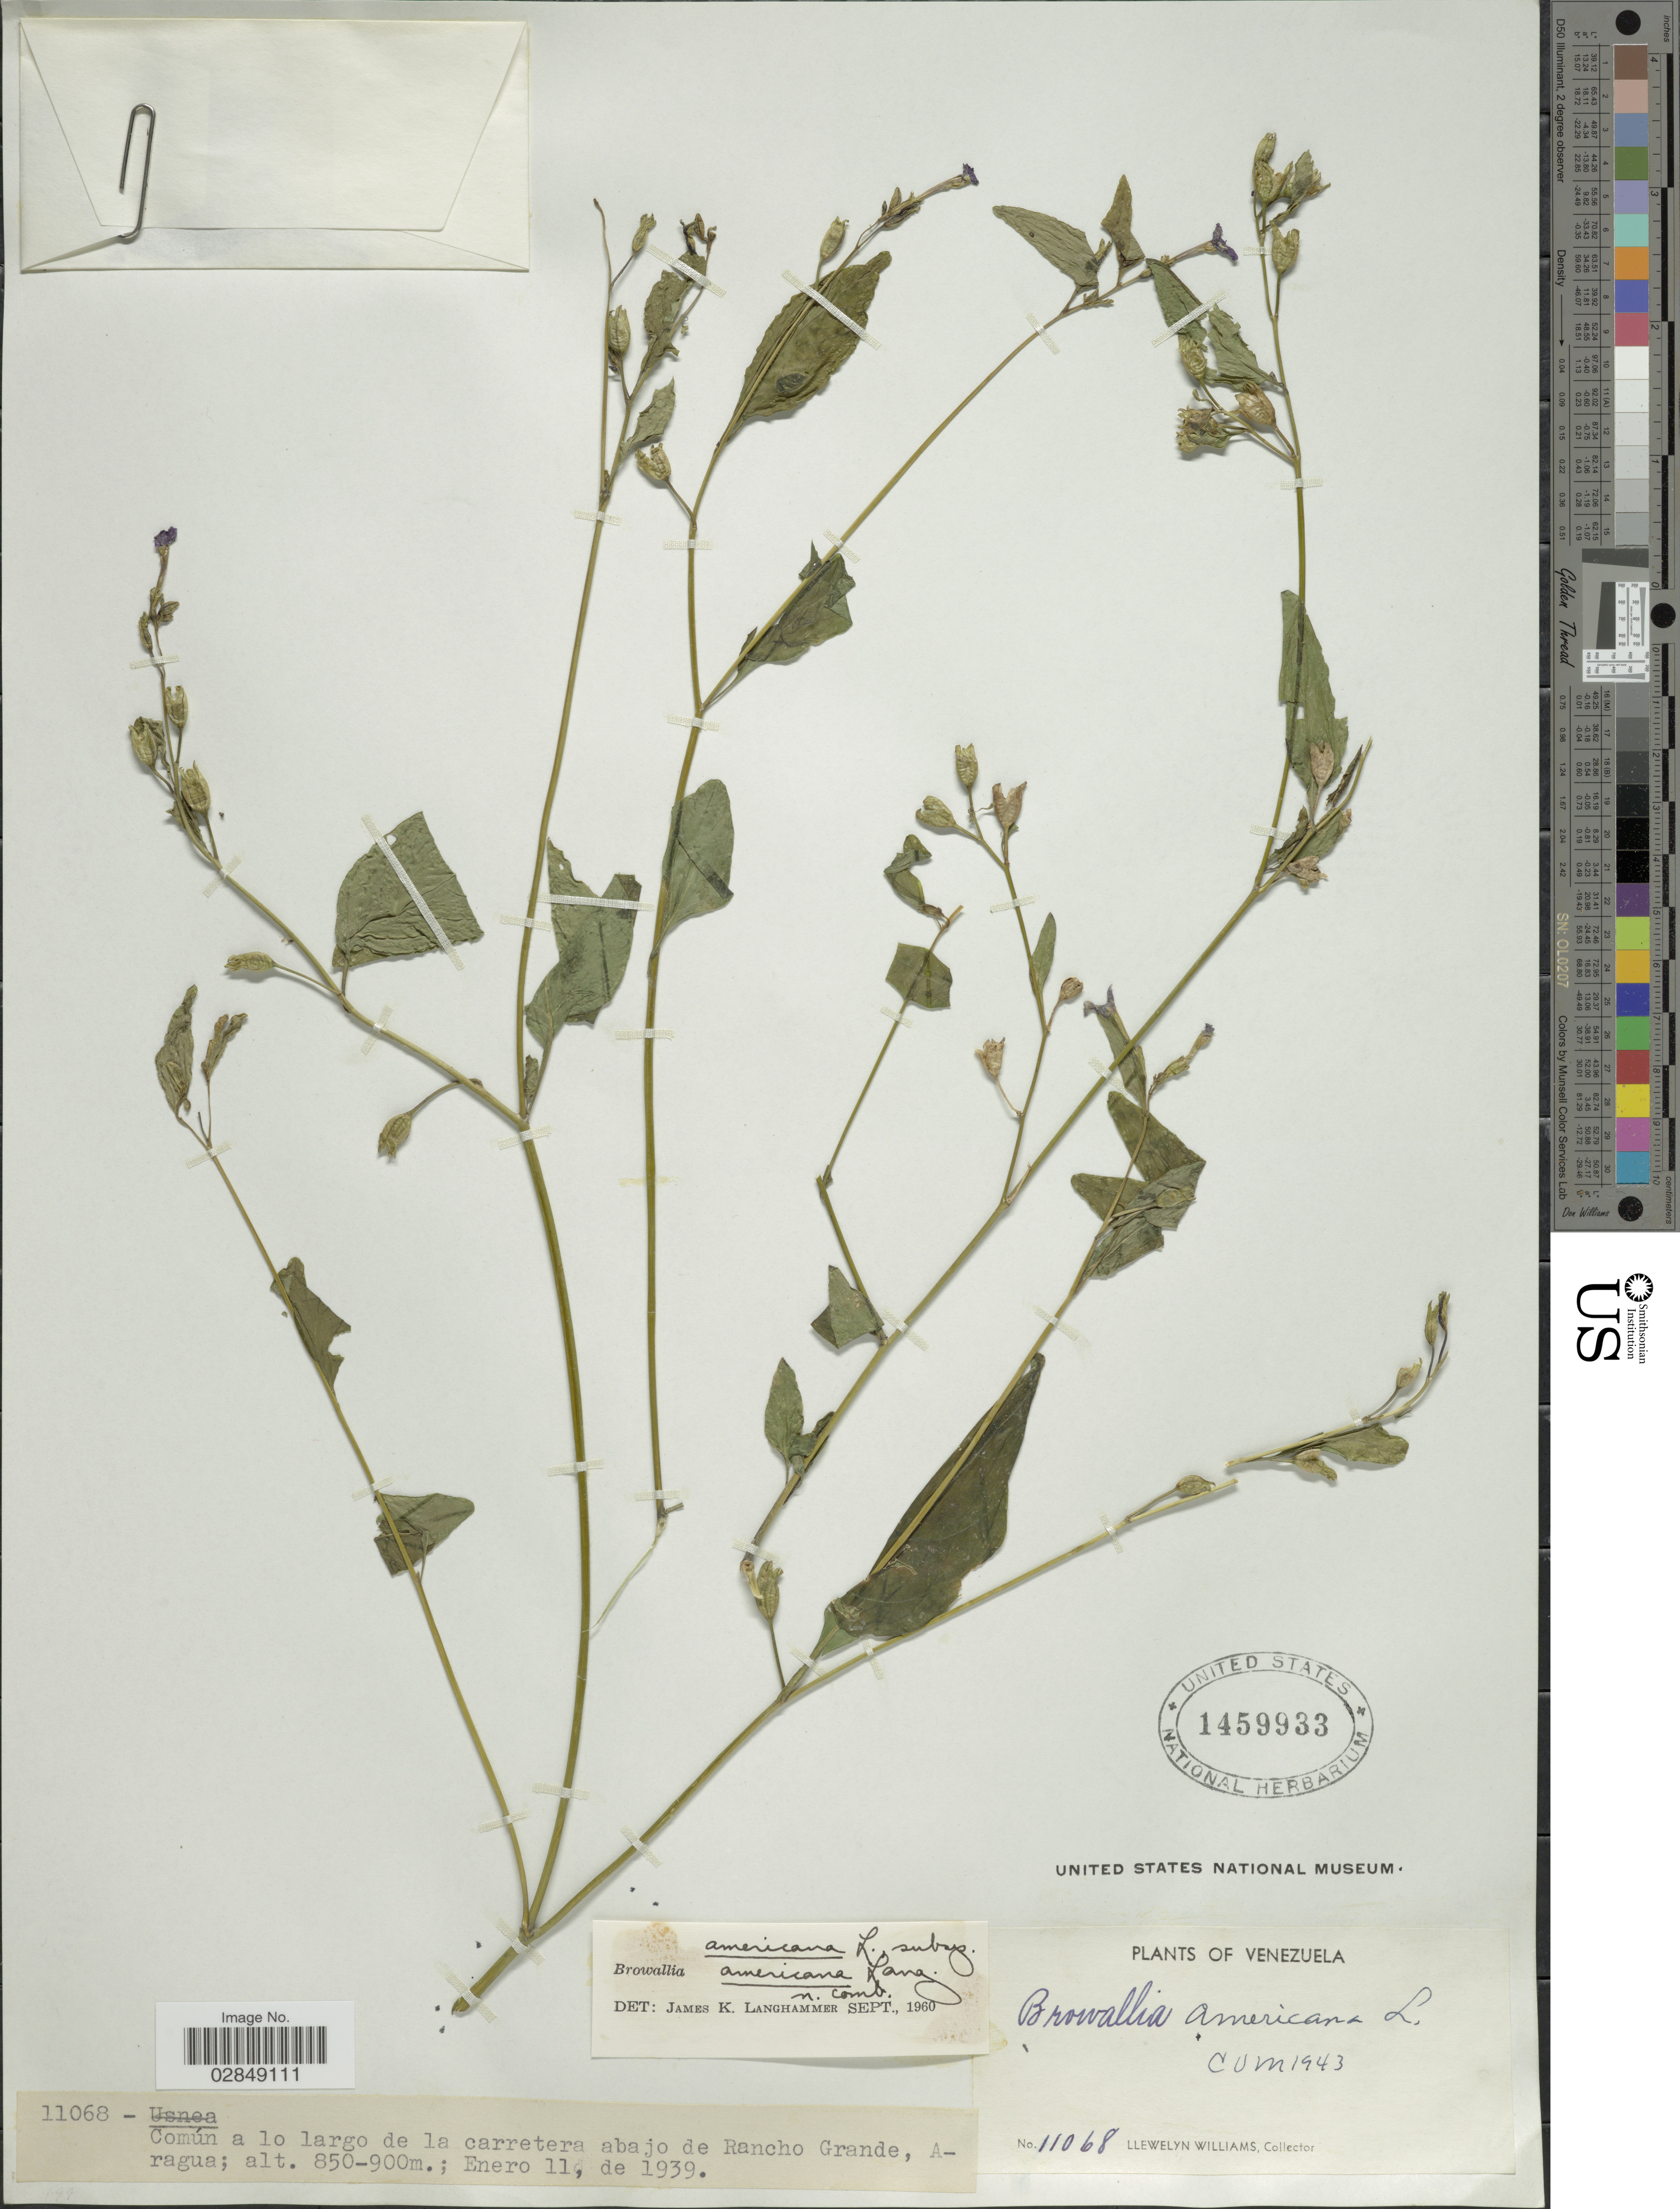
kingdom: Plantae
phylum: Tracheophyta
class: Magnoliopsida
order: Solanales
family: Solanaceae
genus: Browallia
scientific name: Browallia americana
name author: L.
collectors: Ll. Williams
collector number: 11068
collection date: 1939-01-11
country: Venezuela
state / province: Aragua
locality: Común a lo largo de la carretera abajo de Rancho Grande.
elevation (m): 850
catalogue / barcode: US 1459933